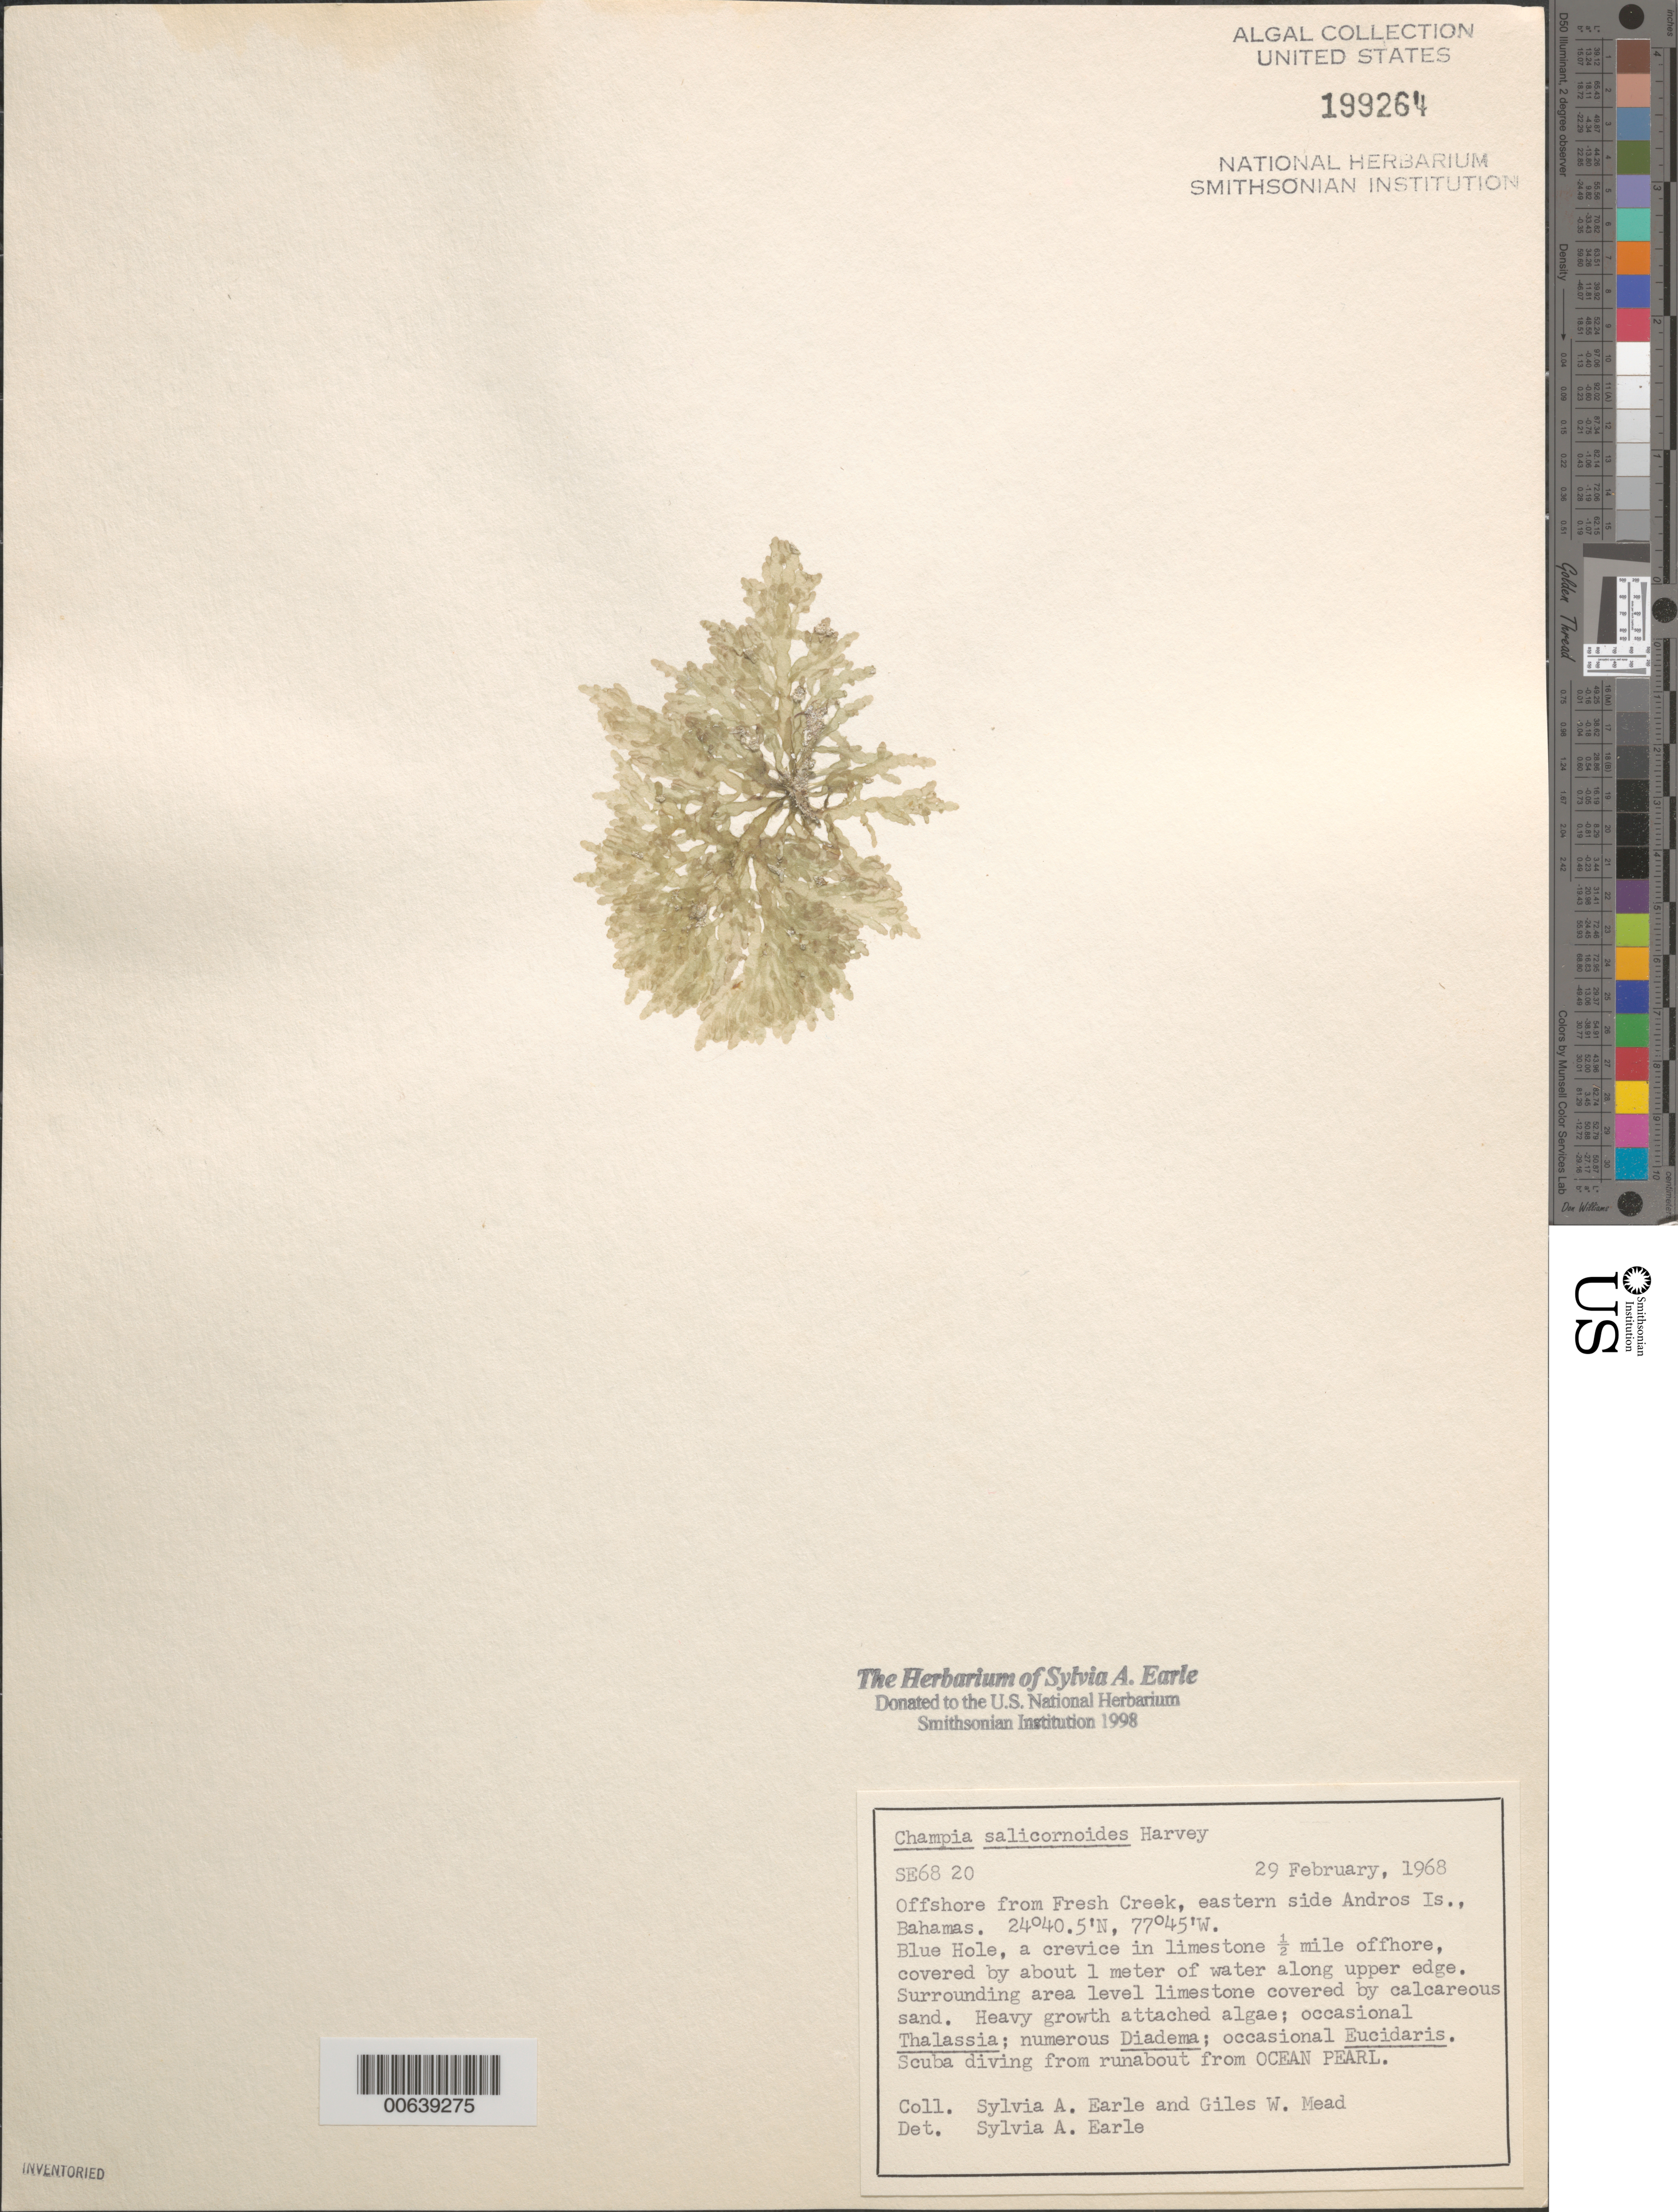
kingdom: Plantae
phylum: Rhodophyta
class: Florideophyceae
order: Rhodymeniales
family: Champiaceae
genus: Champia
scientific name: Champia salicornioides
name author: Harv.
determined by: Earle, S. A.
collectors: S. A. Earle & G. W. Mead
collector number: SE 6820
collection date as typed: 29 Feb 1968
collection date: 1968-02-29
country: Bahamas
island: Andros Island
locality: Blue Hole, off Fresh Creek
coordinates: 24 40.5' N, 77 45' W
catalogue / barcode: US 199264